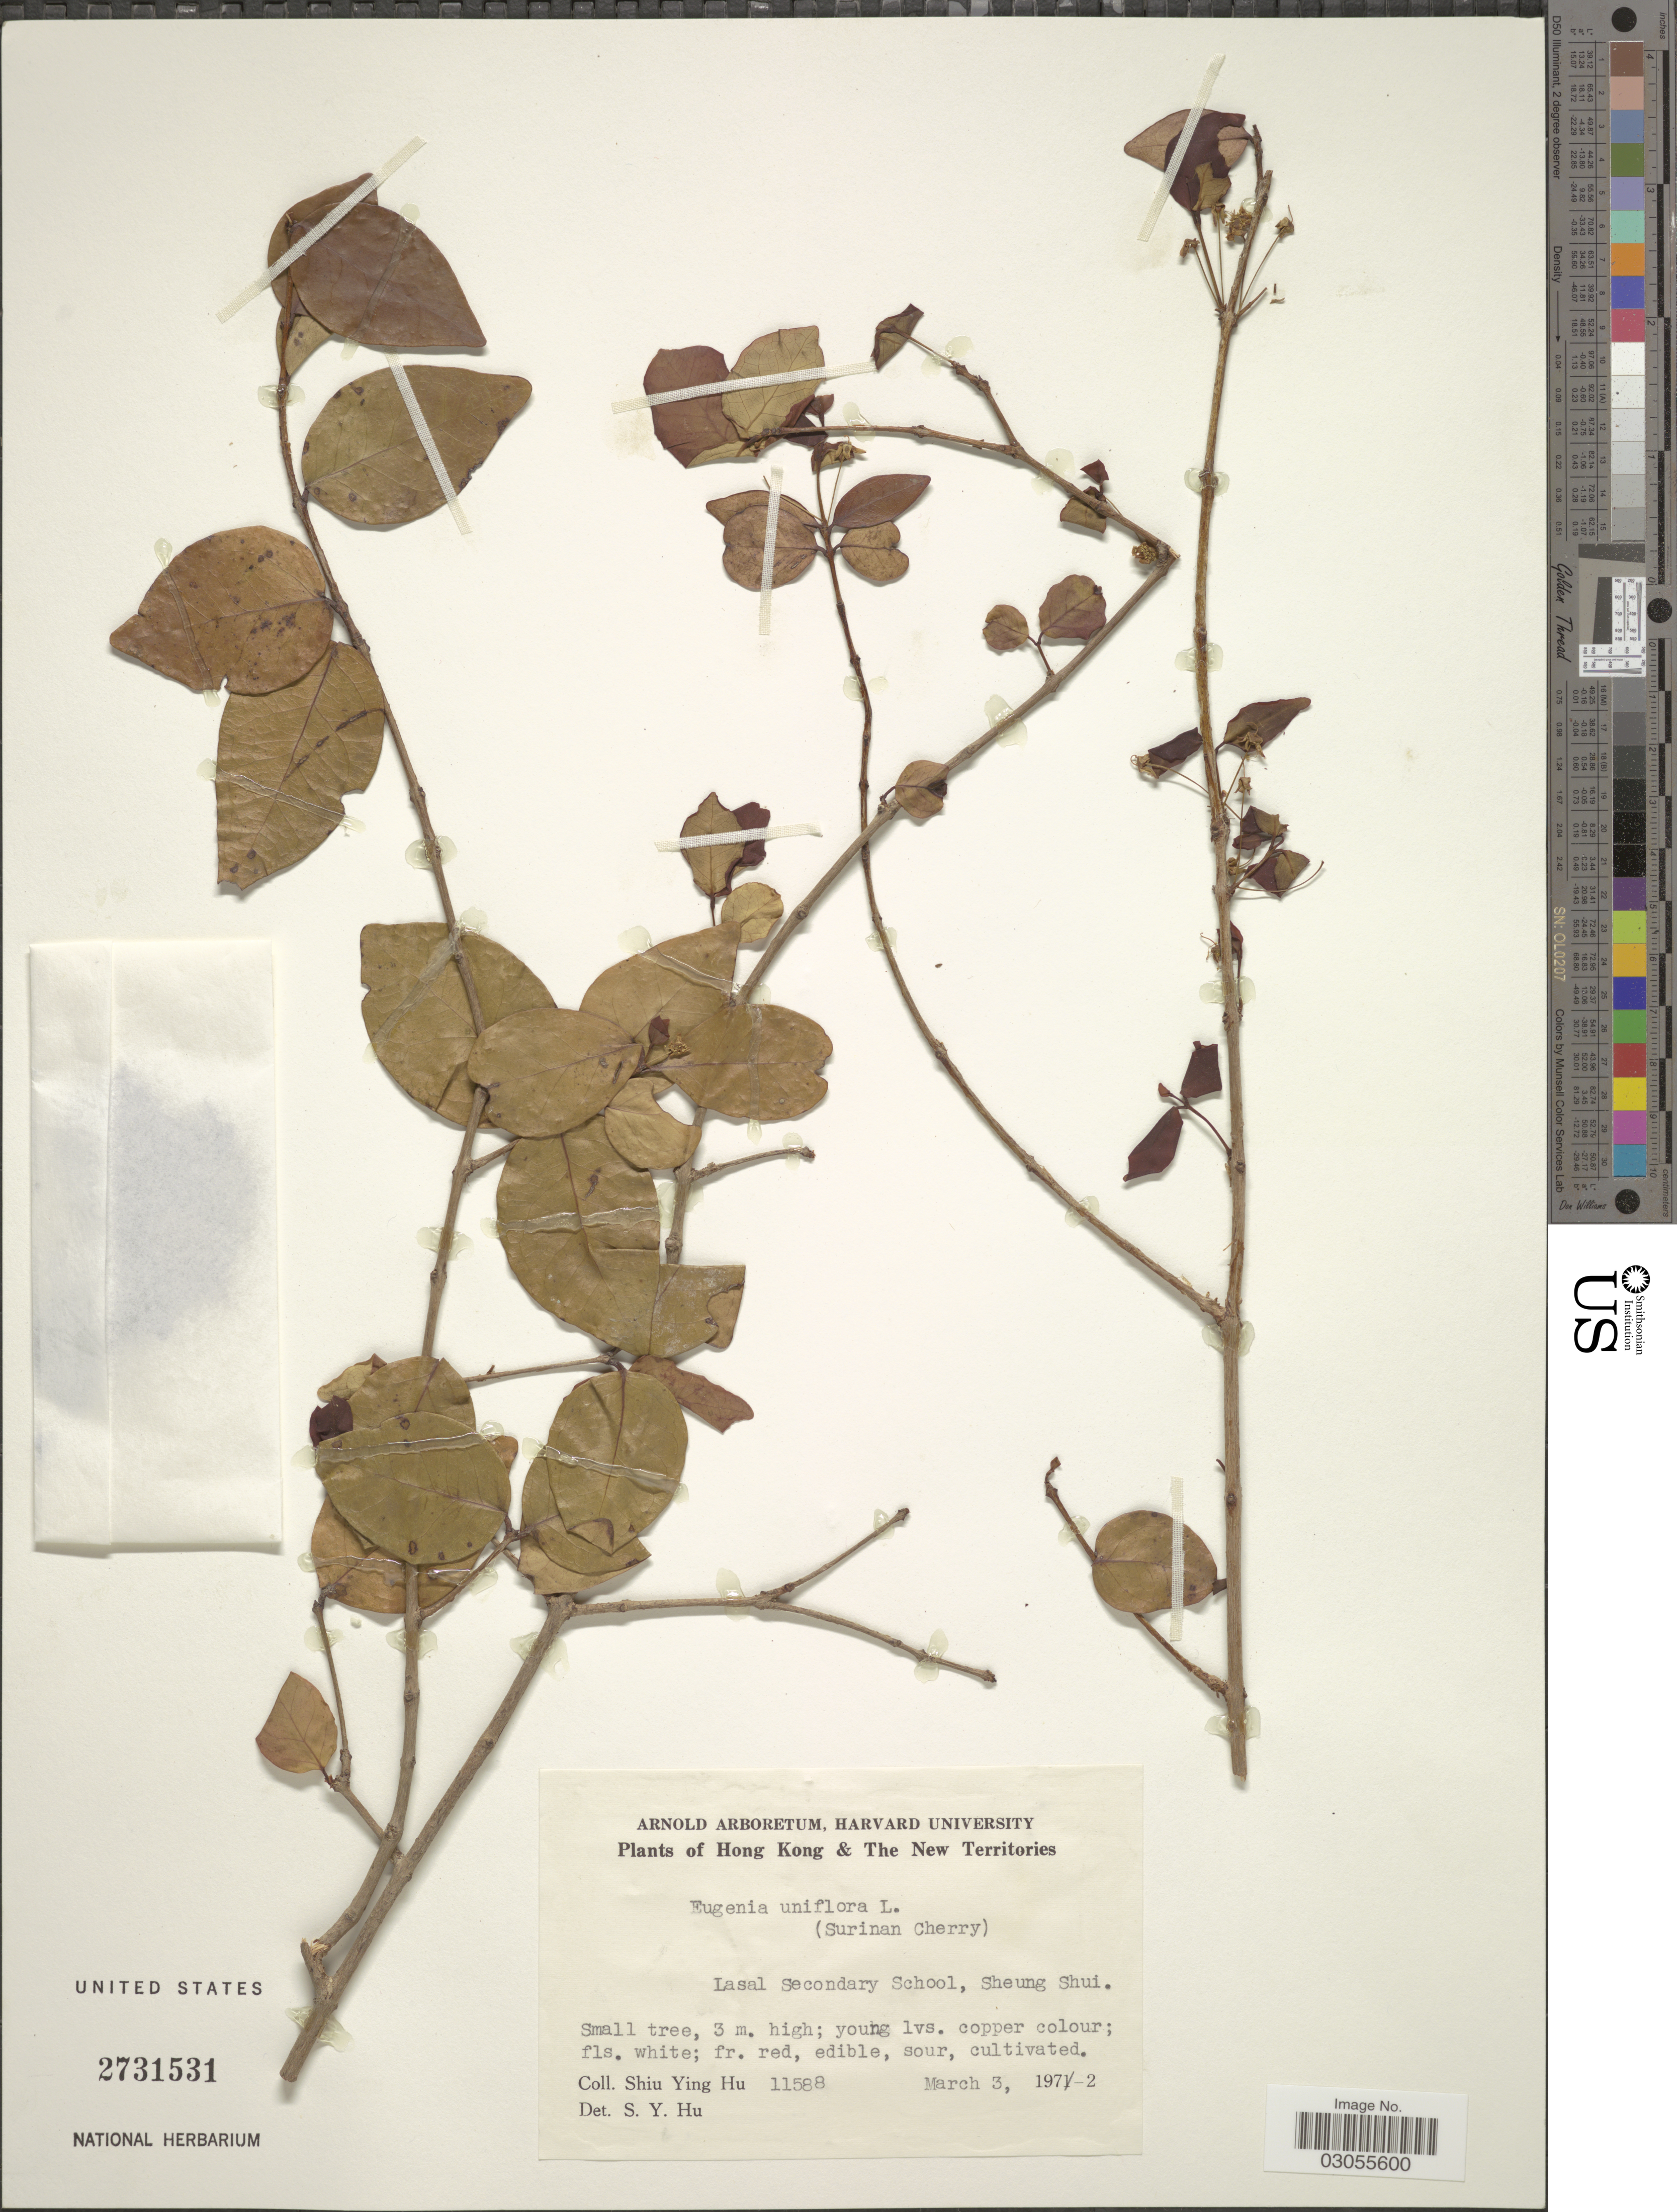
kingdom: Plantae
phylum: Tracheophyta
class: Magnoliopsida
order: Myrtales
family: Myrtaceae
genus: Eugenia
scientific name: Eugenia uniflora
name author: L.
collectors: S. Y. Hu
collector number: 11588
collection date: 1972-03-03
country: China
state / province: Hong Kong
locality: The New Territories. Lasal Secondary School, Sheung Shui.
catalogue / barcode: US 2731531